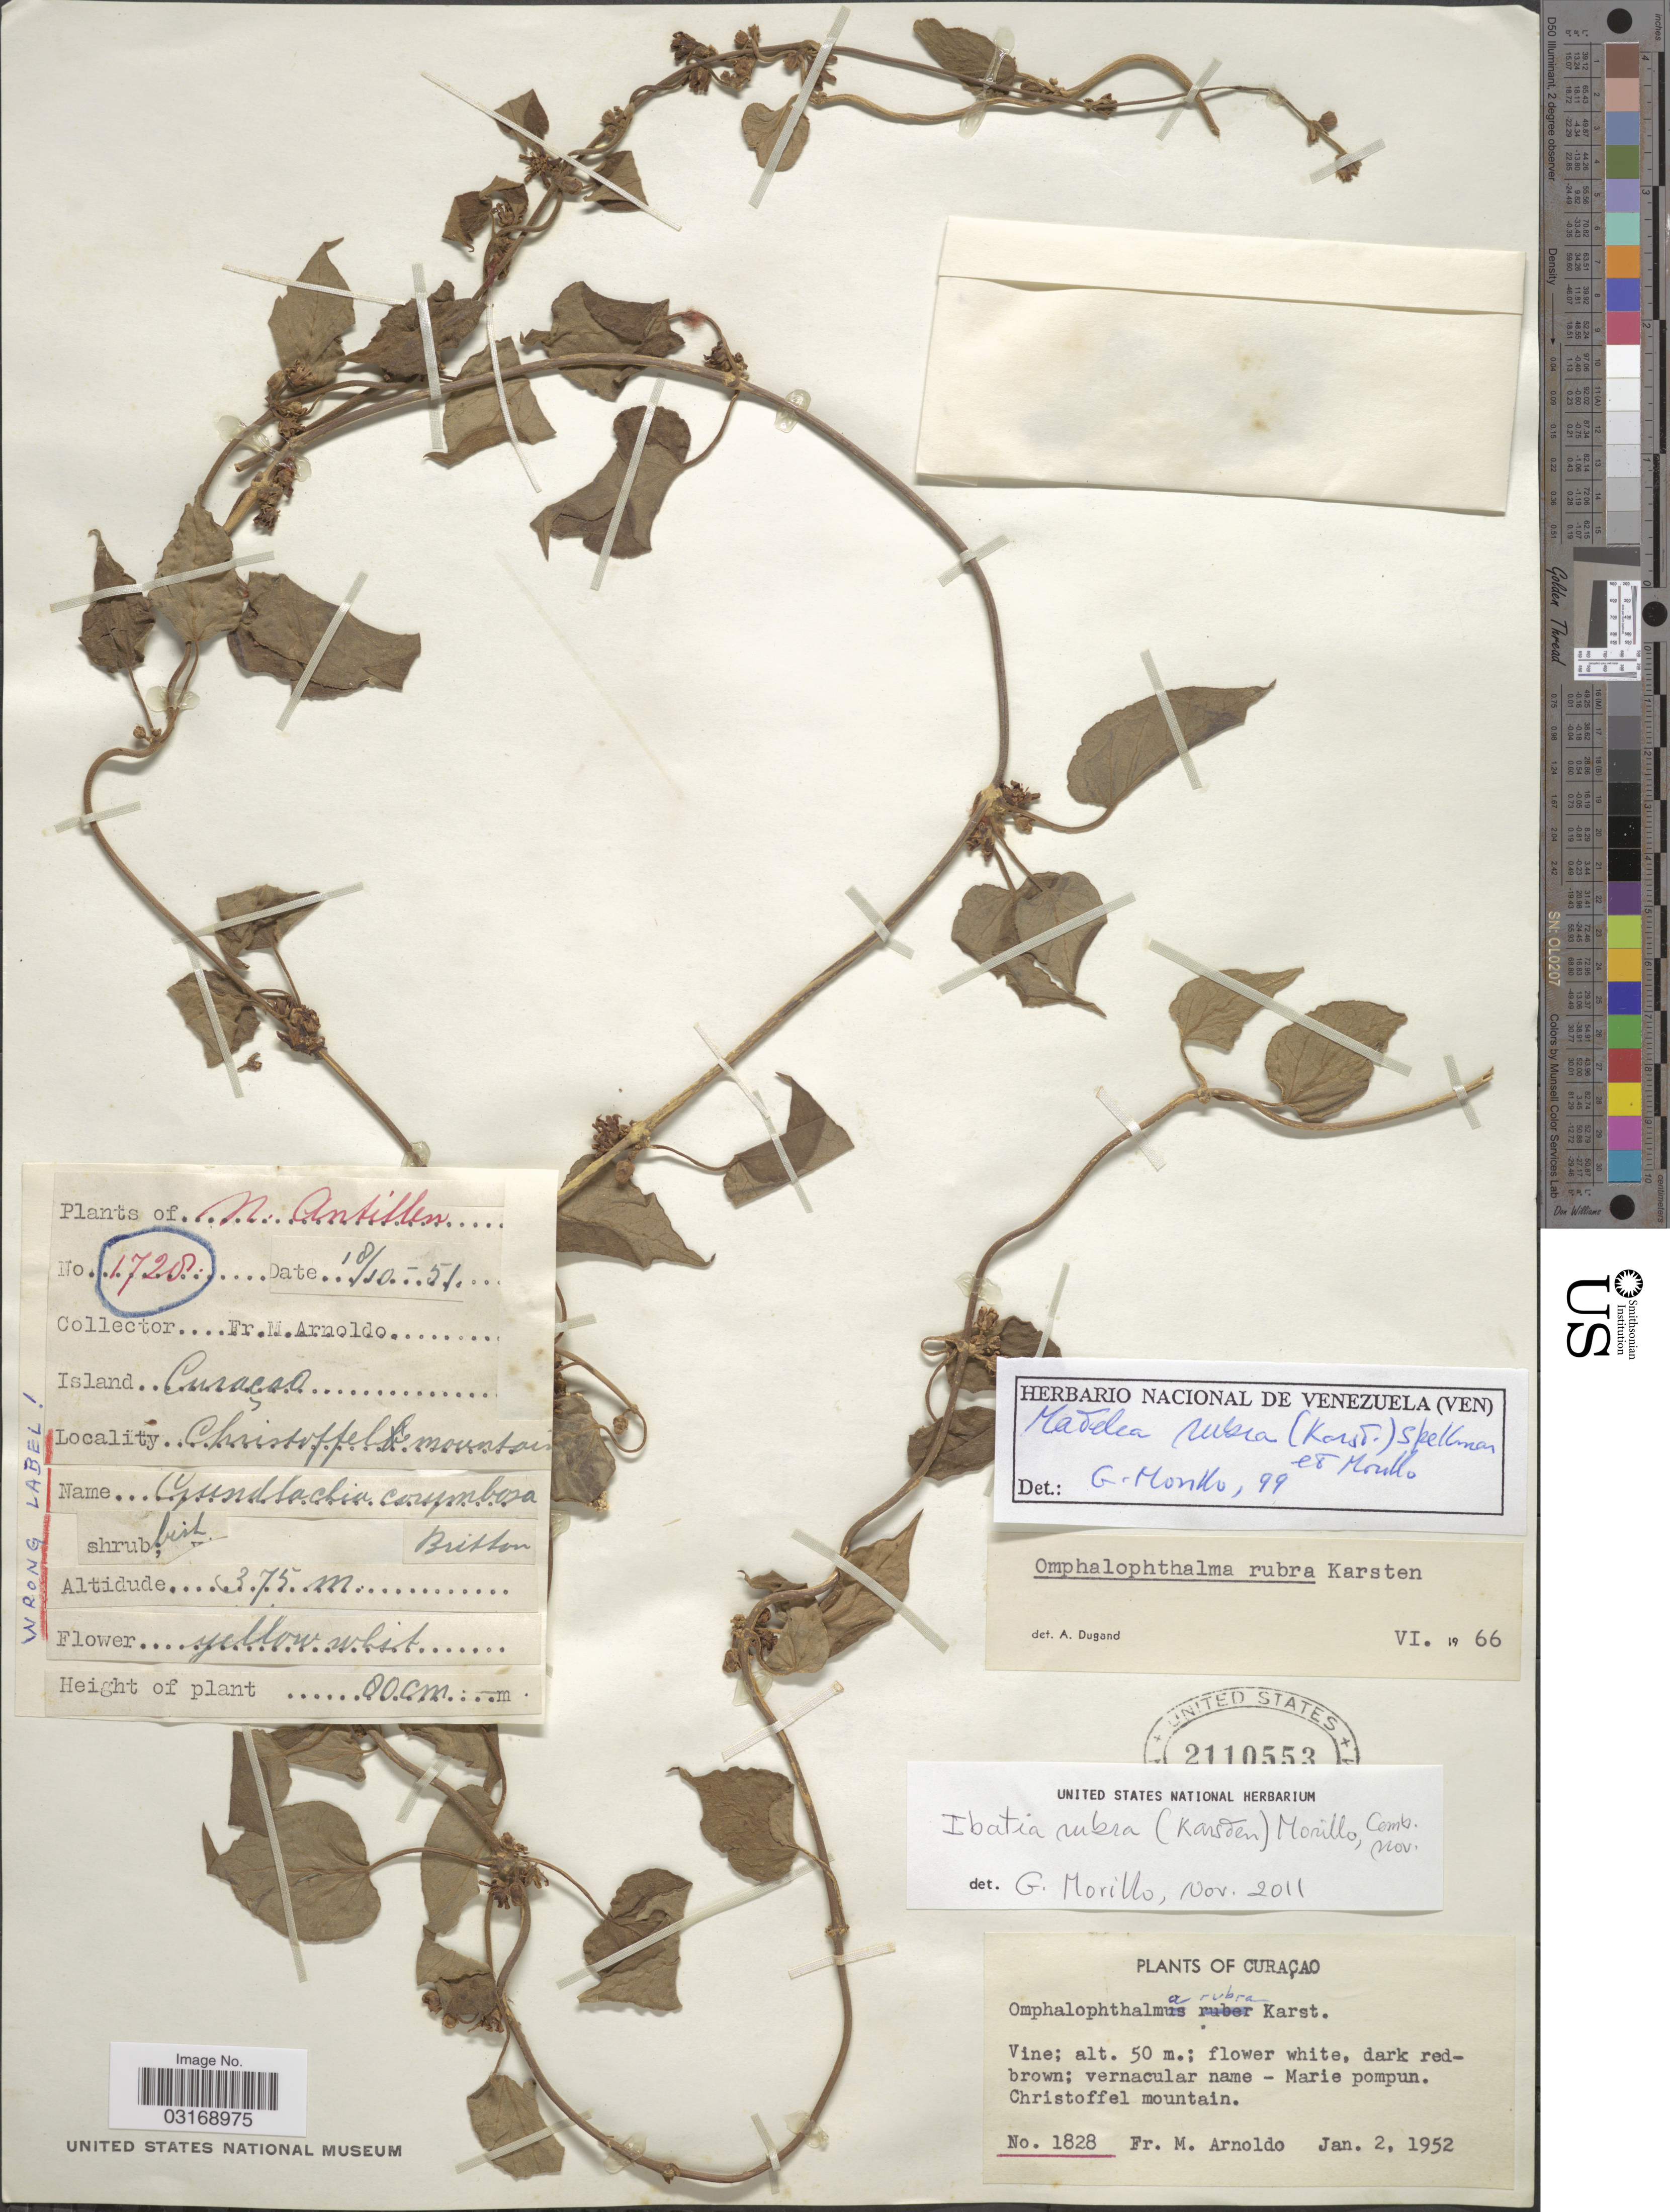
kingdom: Plantae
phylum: Tracheophyta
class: Magnoliopsida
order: Gentianales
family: Apocynaceae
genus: Ibatia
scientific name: Ibatia rubra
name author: (H. Karst.) Morillo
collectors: N. Arnoldo-Broeders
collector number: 1828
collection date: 1952-01-02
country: Curaçao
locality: Christoffel mountain.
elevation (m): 50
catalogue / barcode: US 2110553